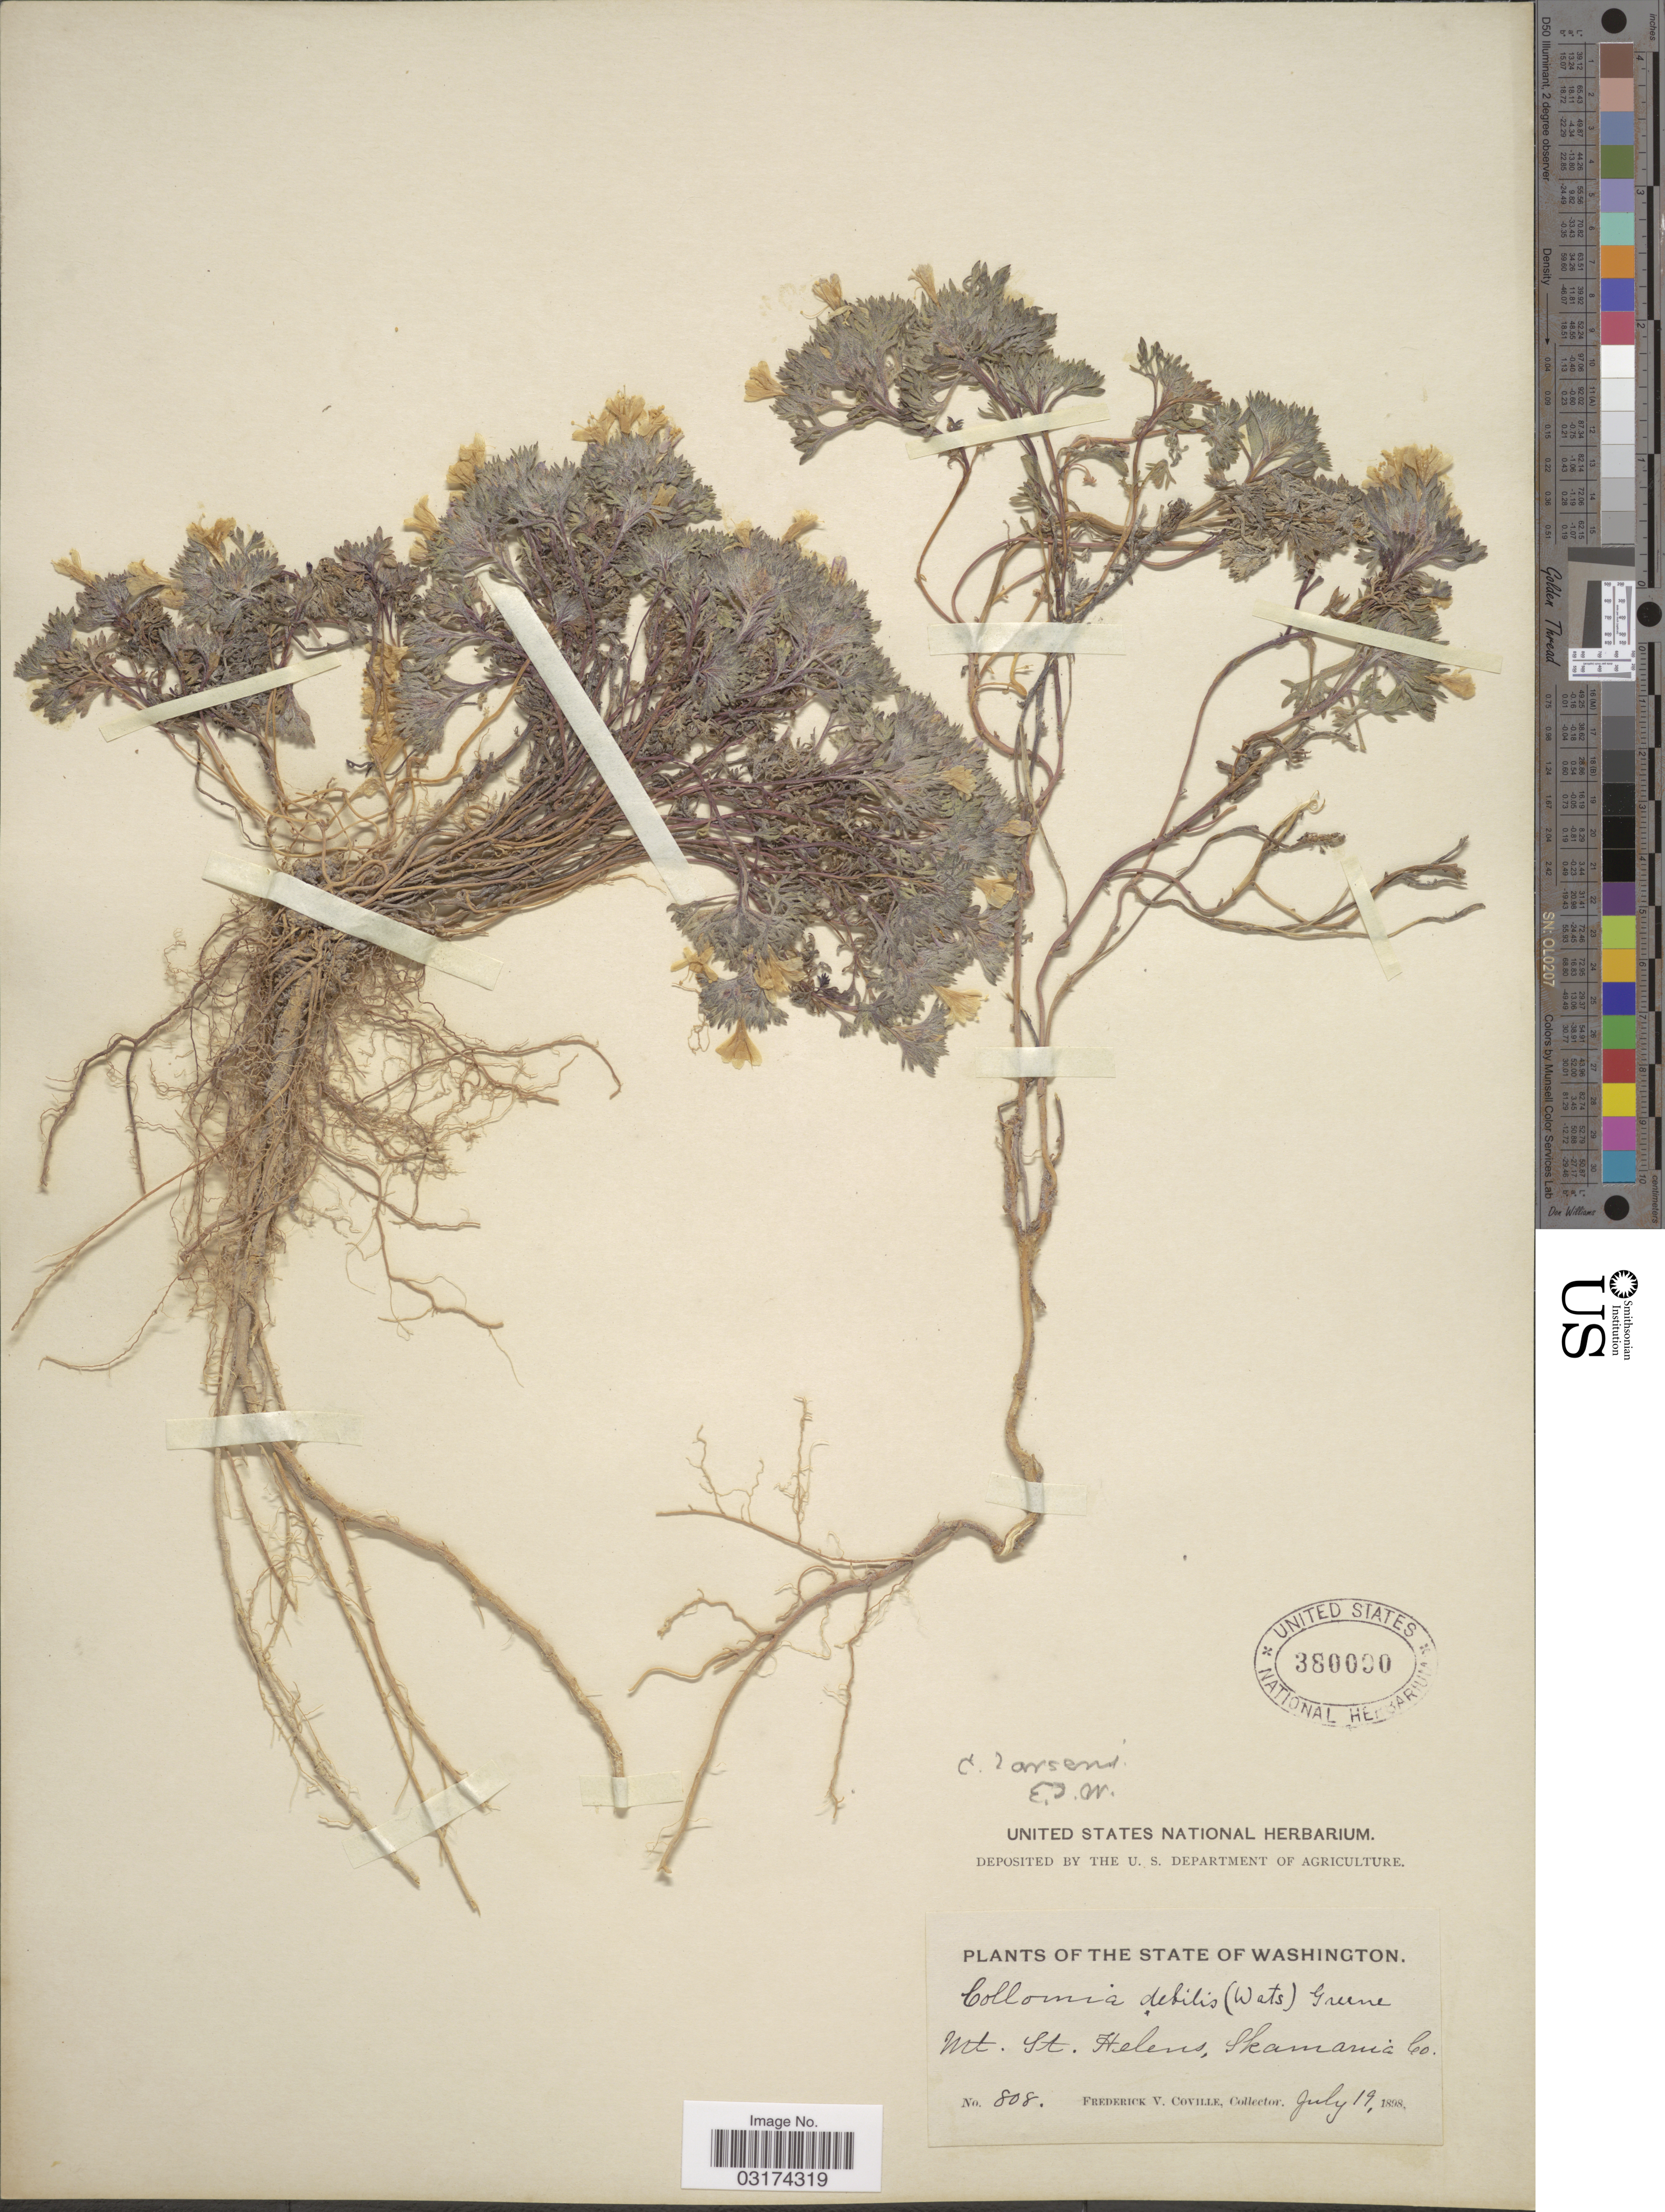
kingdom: Plantae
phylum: Tracheophyta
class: Magnoliopsida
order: Ericales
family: Polemoniaceae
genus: Collomia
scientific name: Collomia larsenii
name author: (A. Gray) Payson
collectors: F. V. Coville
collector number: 808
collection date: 1898-07-19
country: United States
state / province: Washington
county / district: Skamania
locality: Mt. St. Helens, Skamania Co.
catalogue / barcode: US 380090